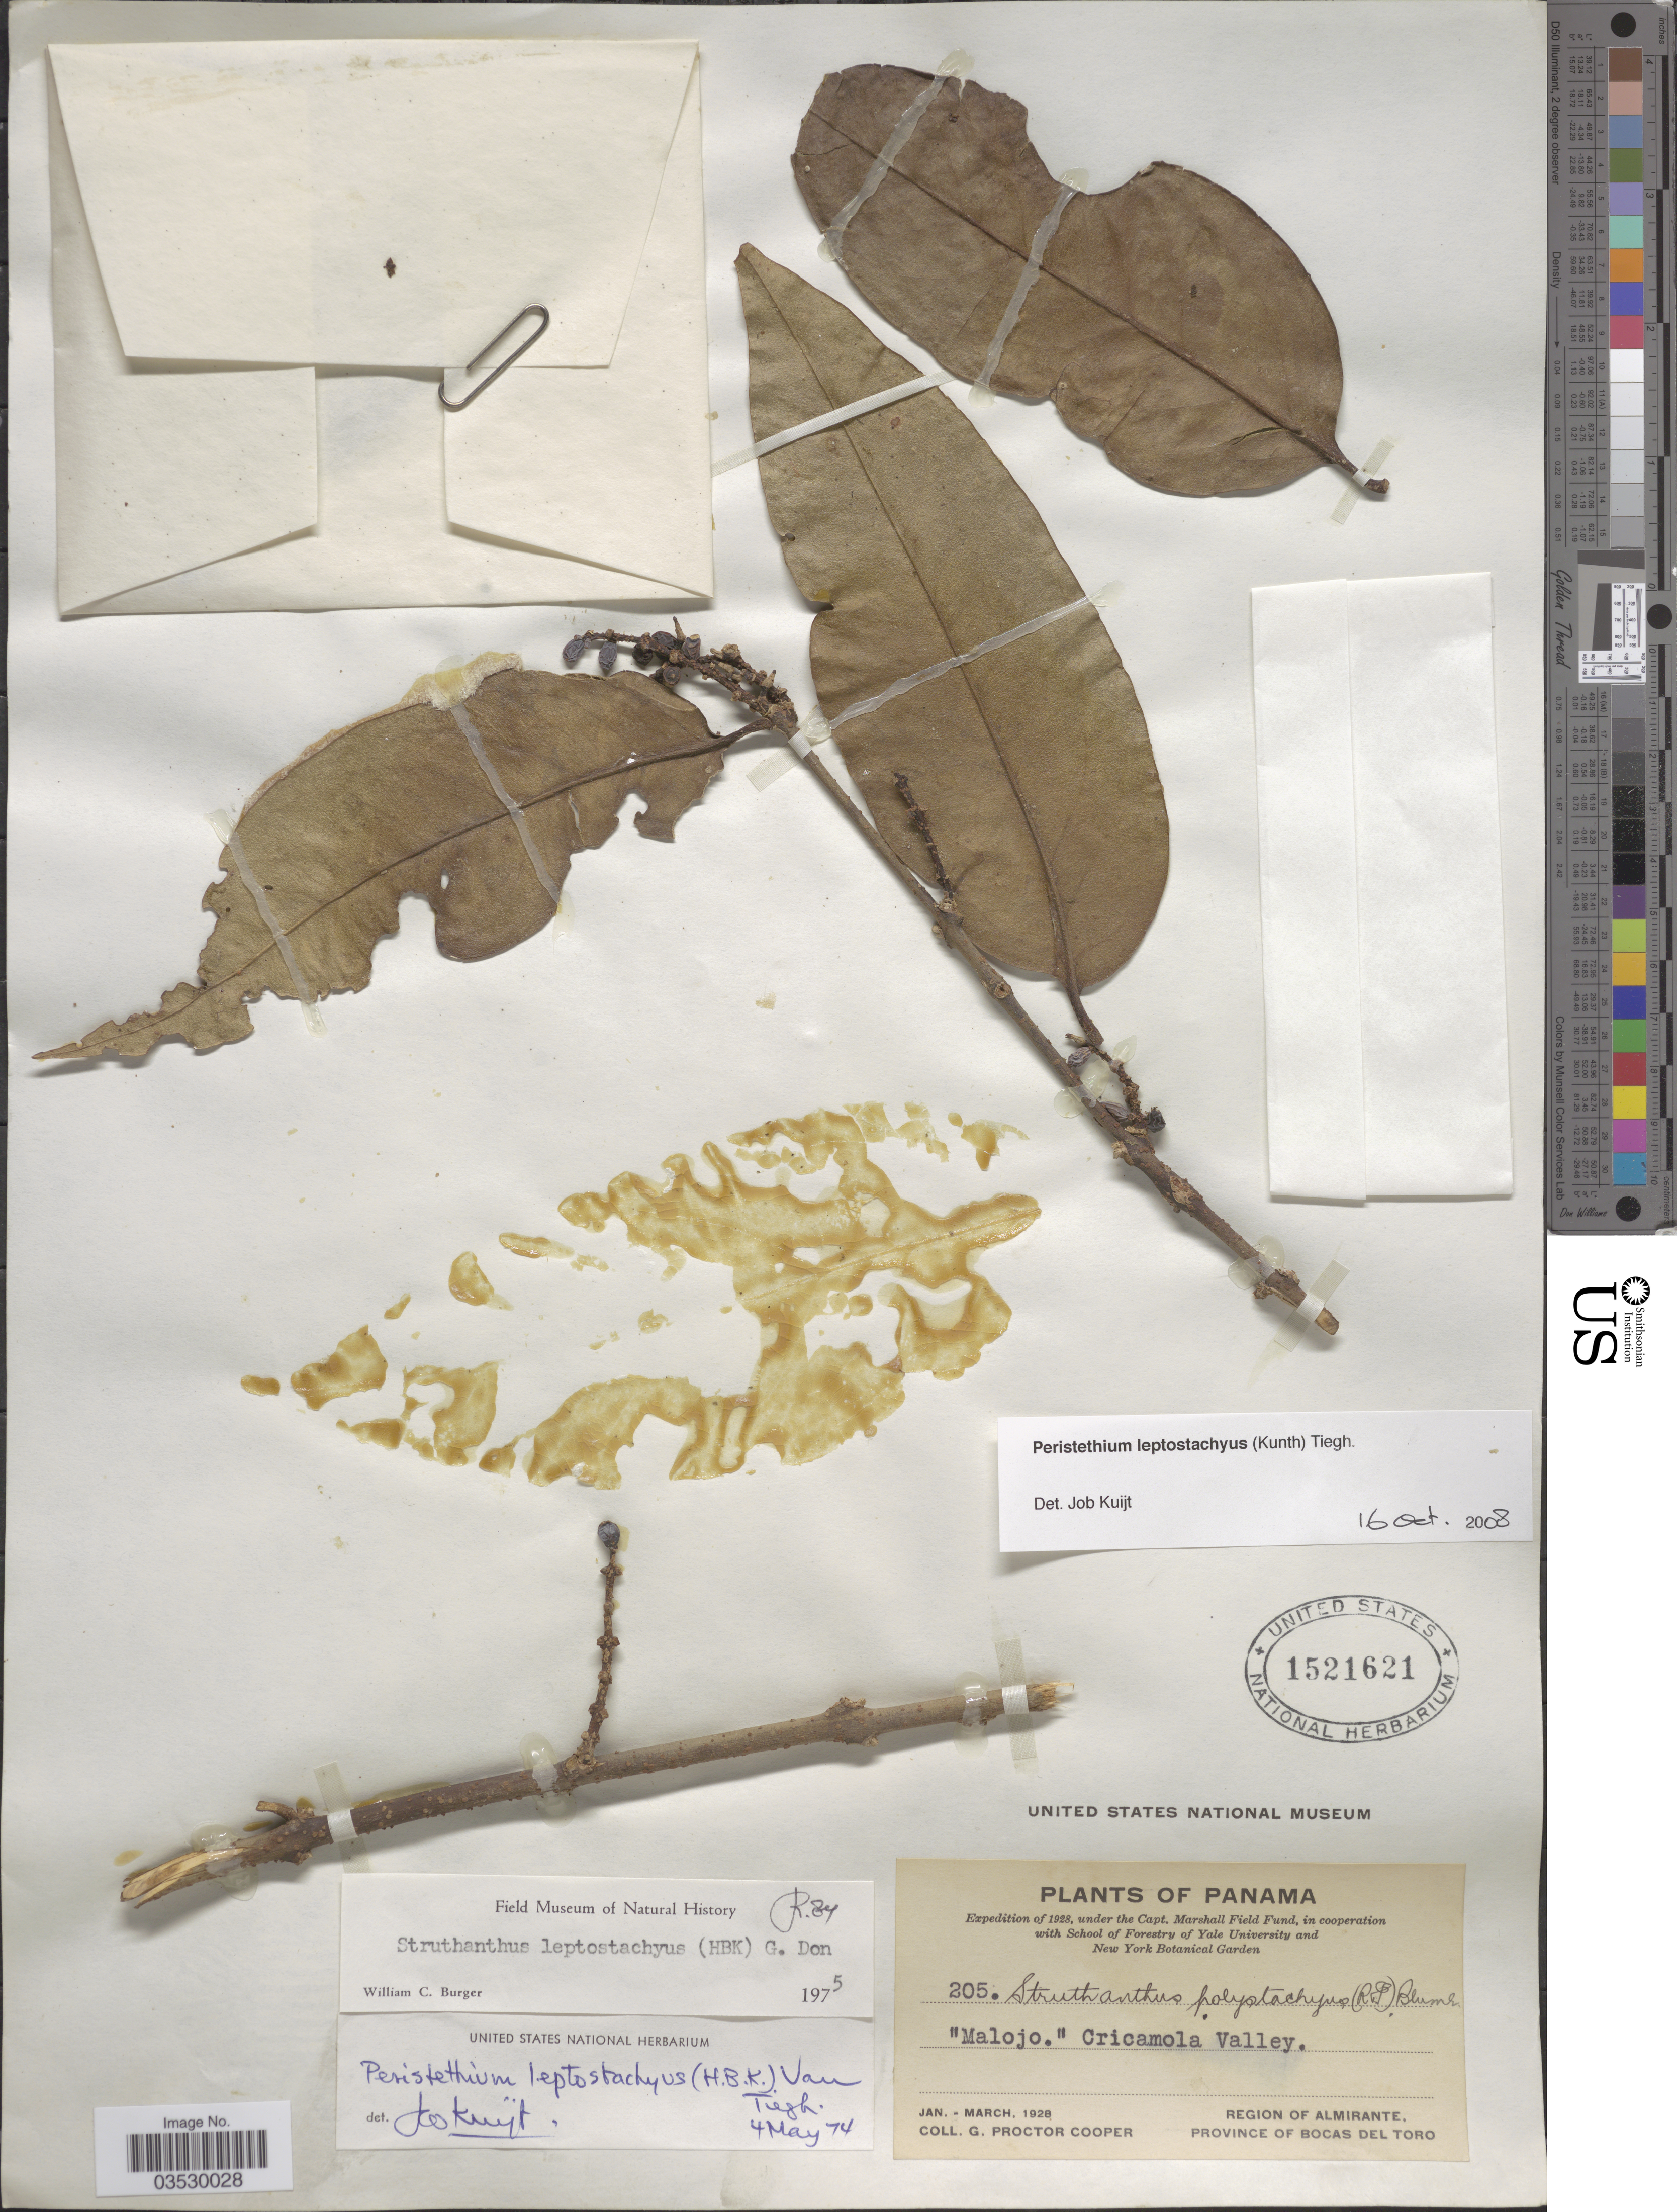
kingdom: Plantae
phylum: Tracheophyta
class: Magnoliopsida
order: Santalales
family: Loranthaceae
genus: Struthanthus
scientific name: Struthanthus leptostachyus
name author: Kunth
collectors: G. Cooper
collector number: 205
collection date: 1928-01/1928-03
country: Panama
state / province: Bocas del Toro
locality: Cricamola Valley. Region of Almirante.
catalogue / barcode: US 1521621